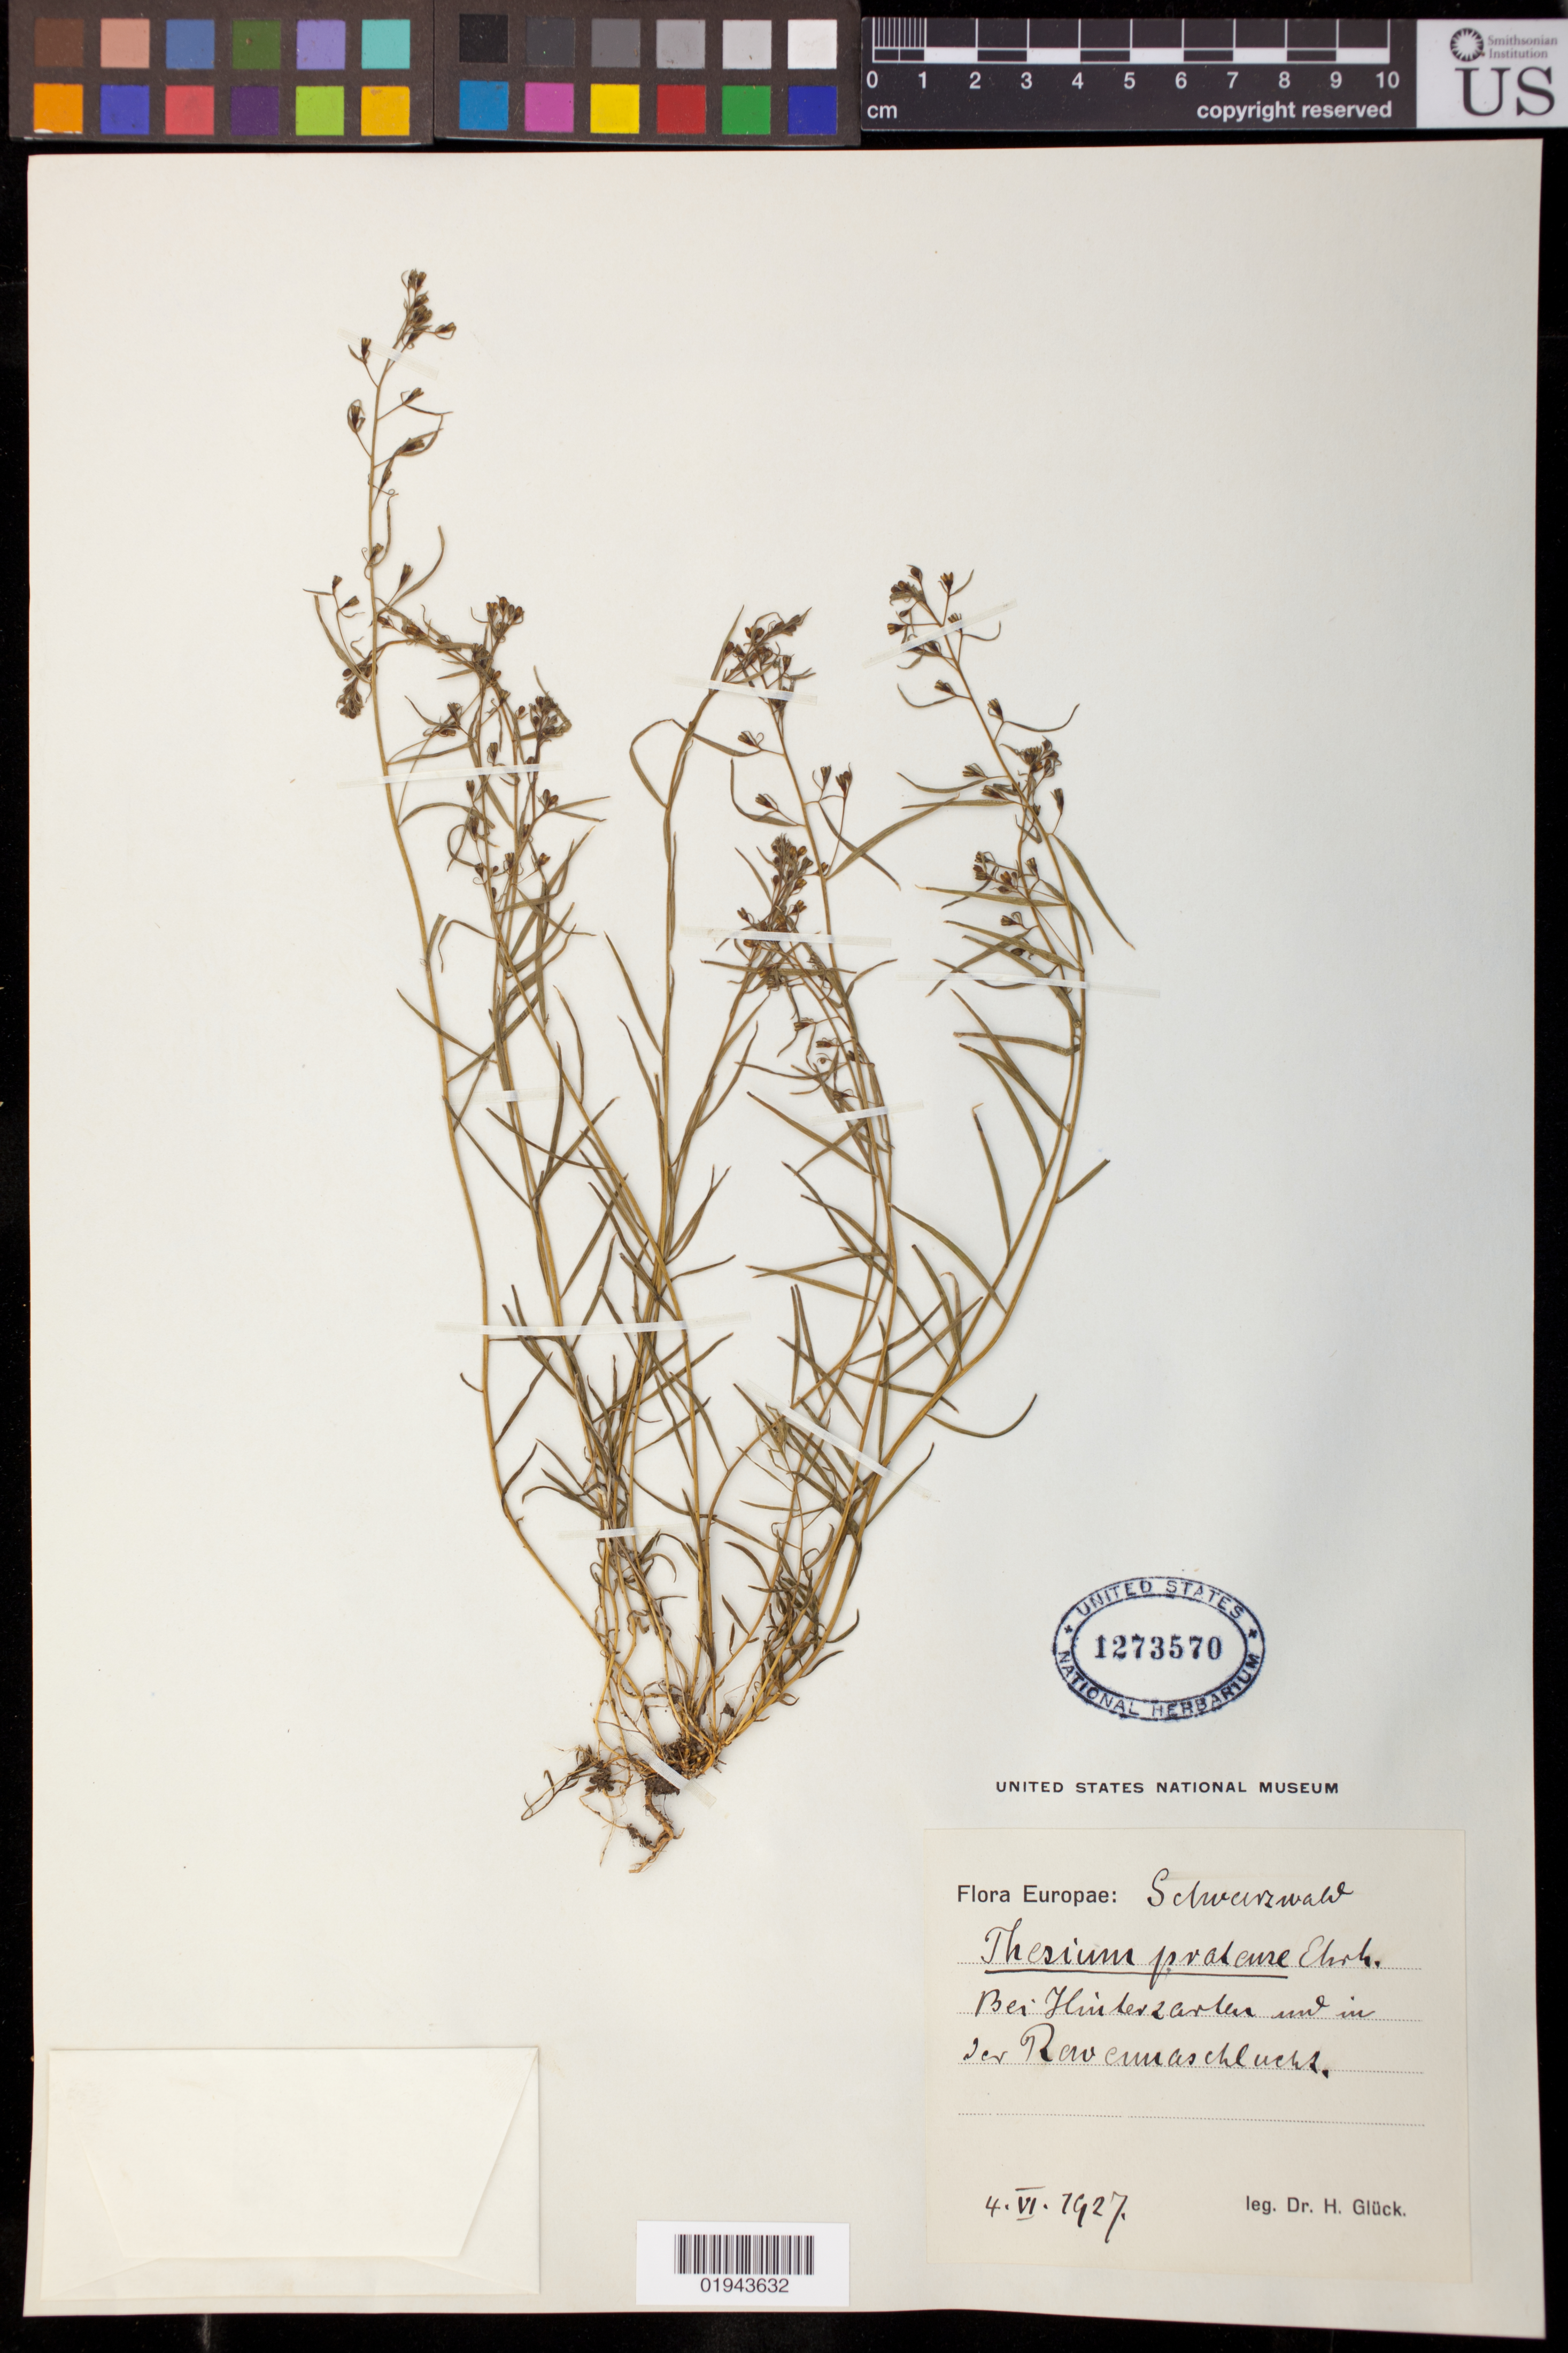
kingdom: Plantae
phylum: Tracheophyta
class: Magnoliopsida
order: Santalales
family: Thesiaceae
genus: Thesium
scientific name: Thesium pratense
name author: Ehrh. ex Schrad.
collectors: H. Glück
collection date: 1927-06-04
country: Germany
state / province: Baden-Württemberg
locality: Bei Hinterzarten und in der Ravennaschluchz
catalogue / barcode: US 1273570